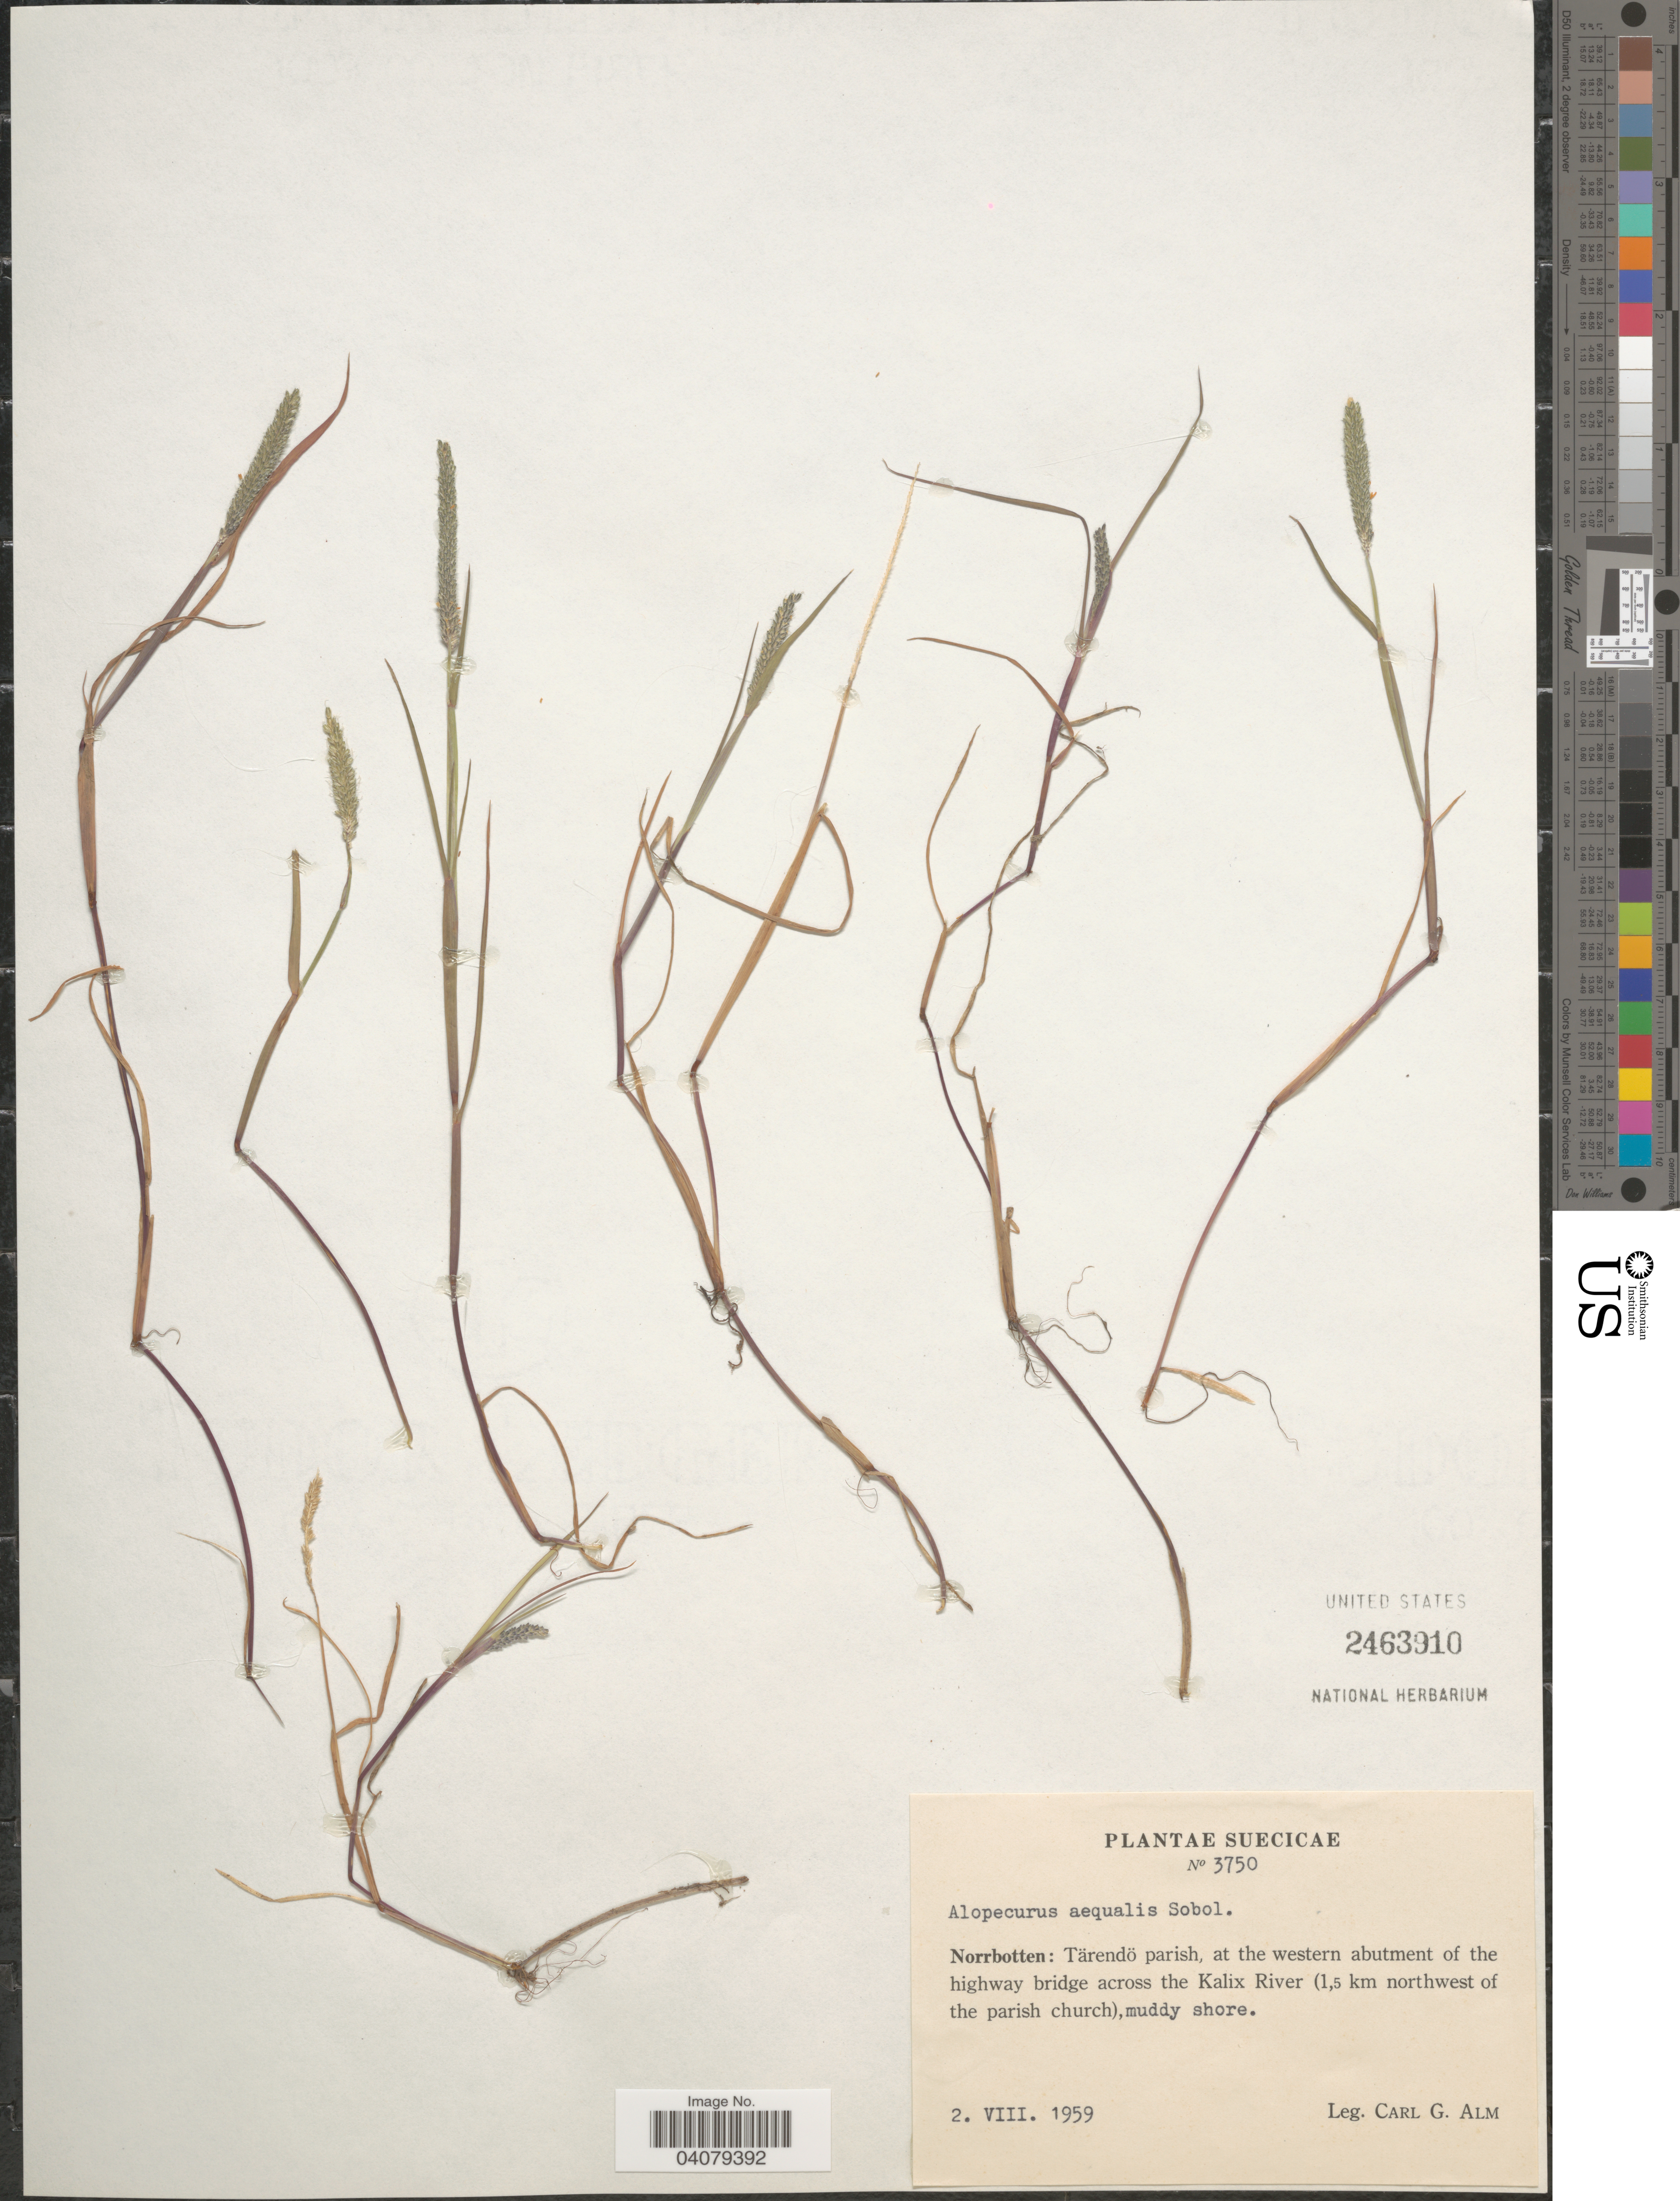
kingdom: Plantae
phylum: Tracheophyta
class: Liliopsida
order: Poales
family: Poaceae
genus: Alopecurus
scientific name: Alopecurus arundinaceus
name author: Poir.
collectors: C. G. Alm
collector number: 3750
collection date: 1959-08-02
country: Sweden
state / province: Norrbotten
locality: Norrbotten: Tärendö parish, at the western abutment of the highway bridge across the Kalix River (1,5 km northwest of the parish church), muddy shore.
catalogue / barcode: US 2463910